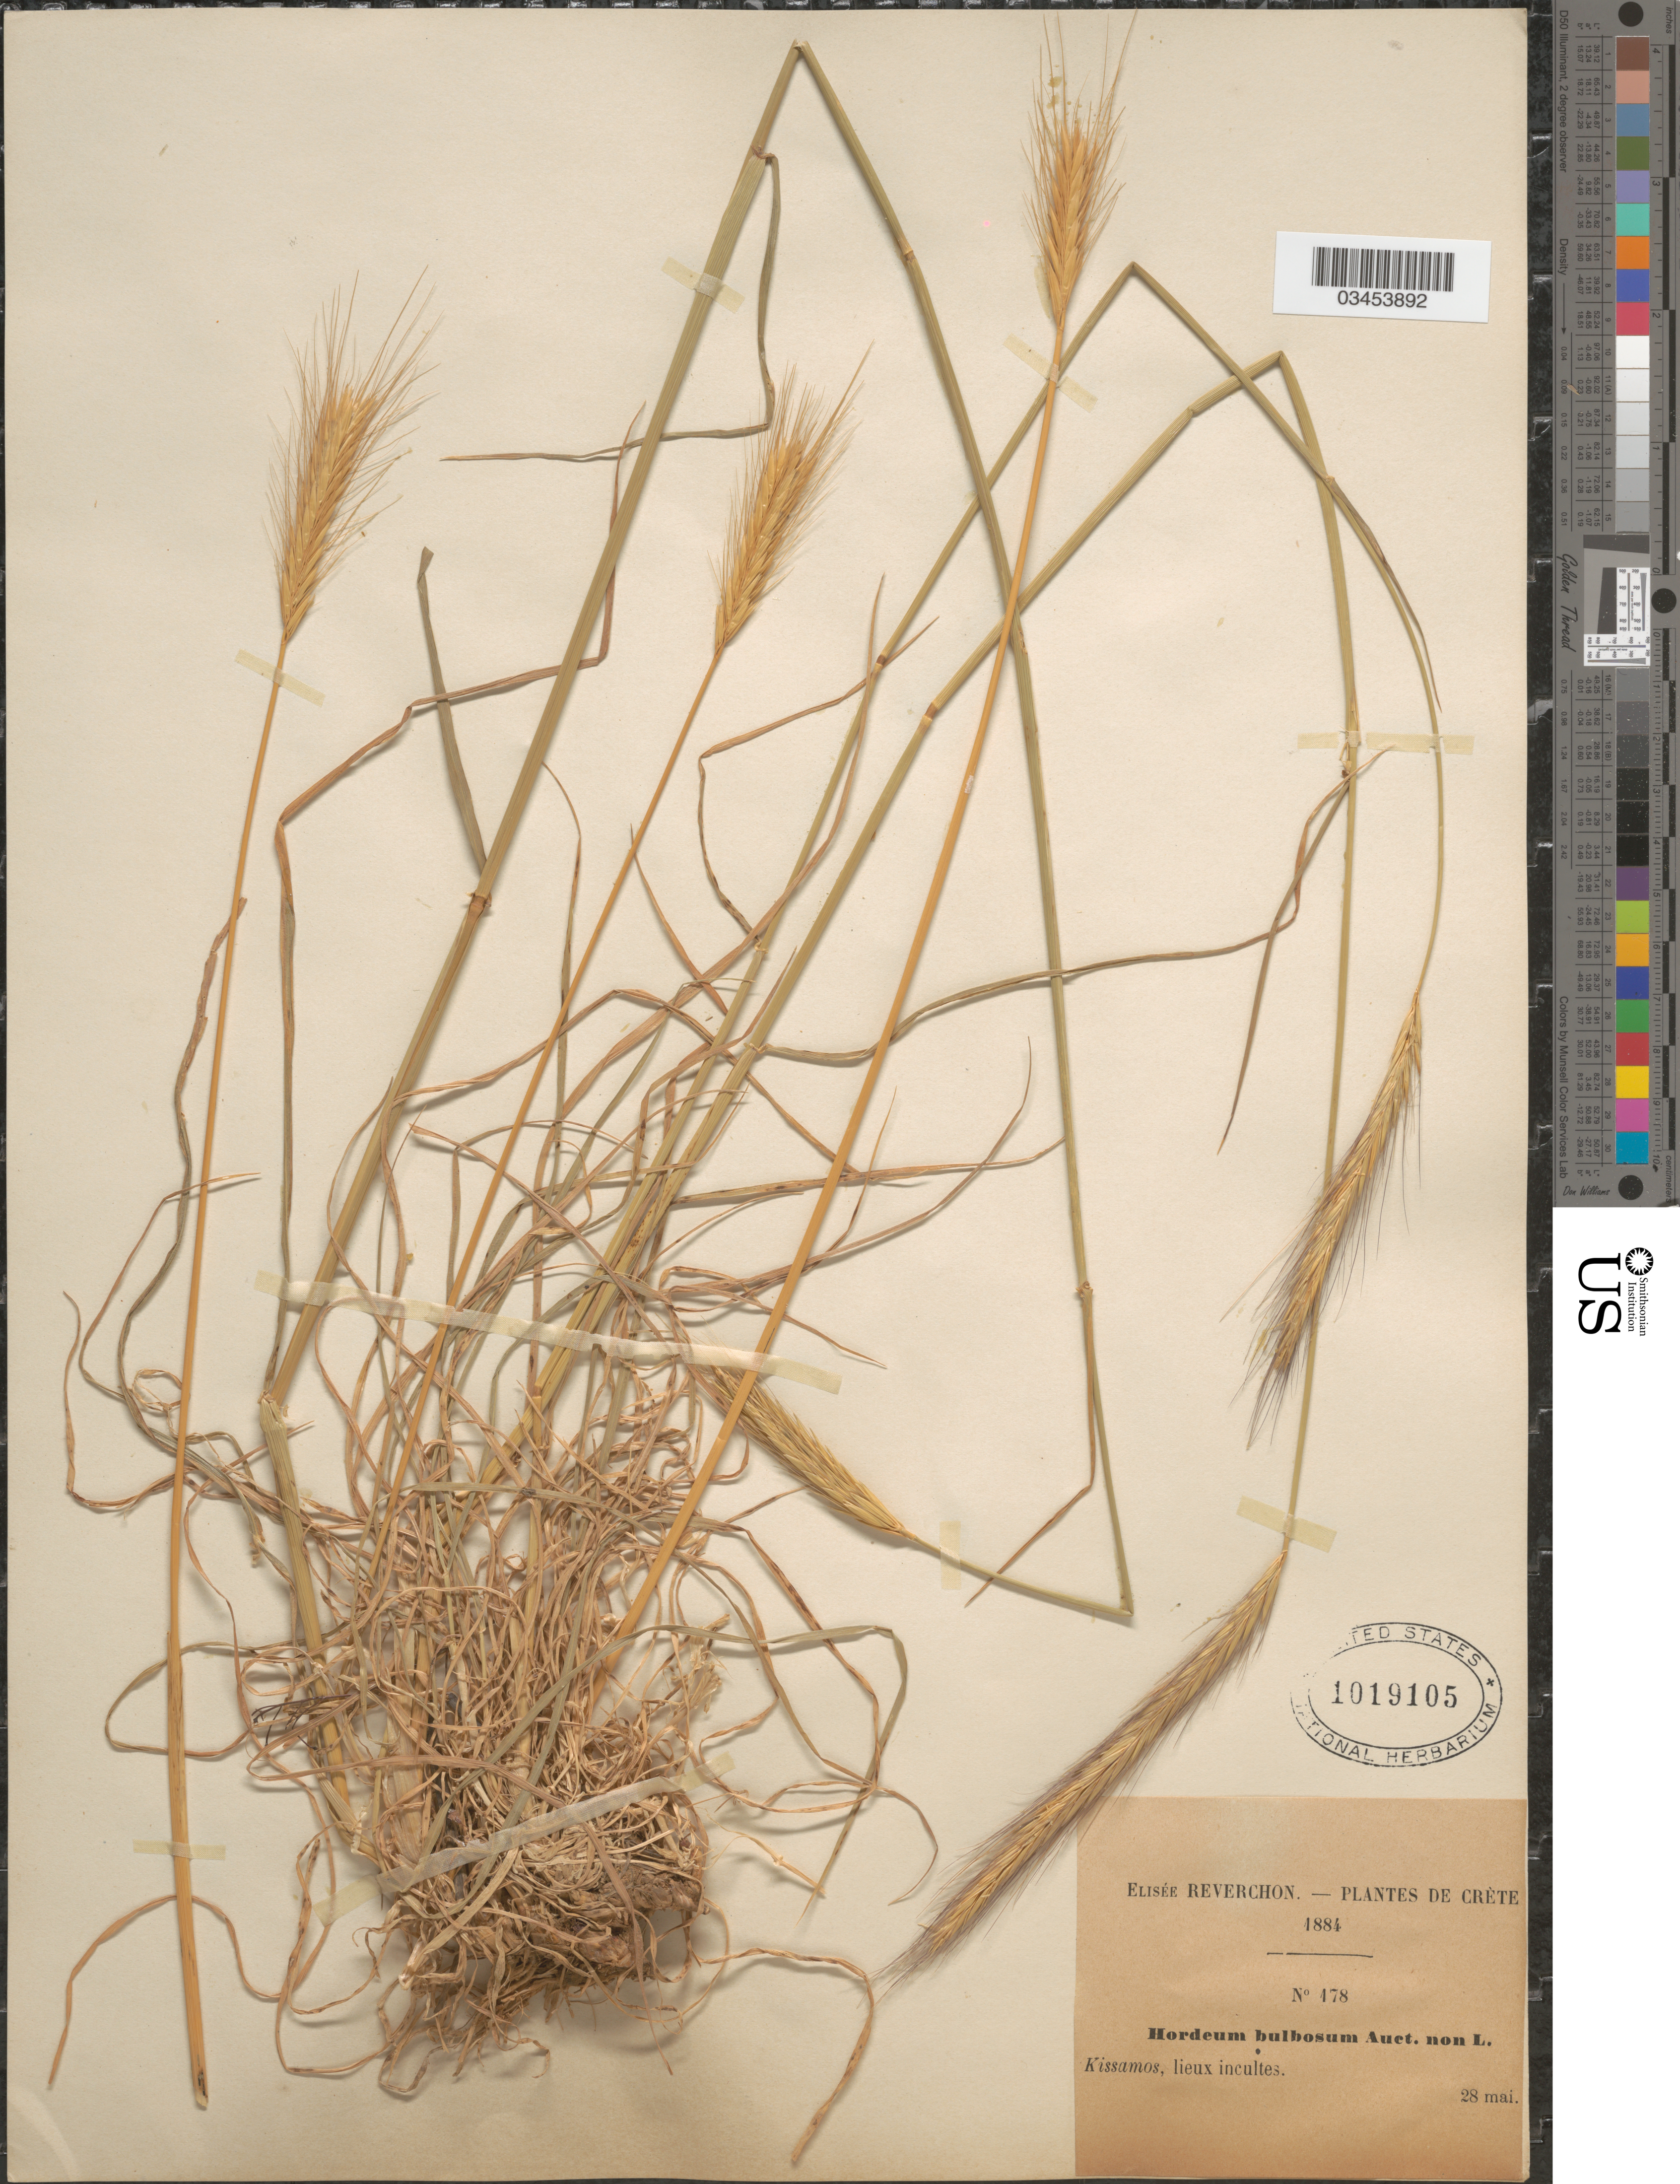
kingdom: Plantae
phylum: Tracheophyta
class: Liliopsida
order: Poales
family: Poaceae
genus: Hordeum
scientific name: Hordeum bulbosum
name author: L.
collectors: E. Reverchon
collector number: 178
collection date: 1884-05-28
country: Greece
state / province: Crete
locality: Kissamos, lieux incultes.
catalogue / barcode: US 1019105